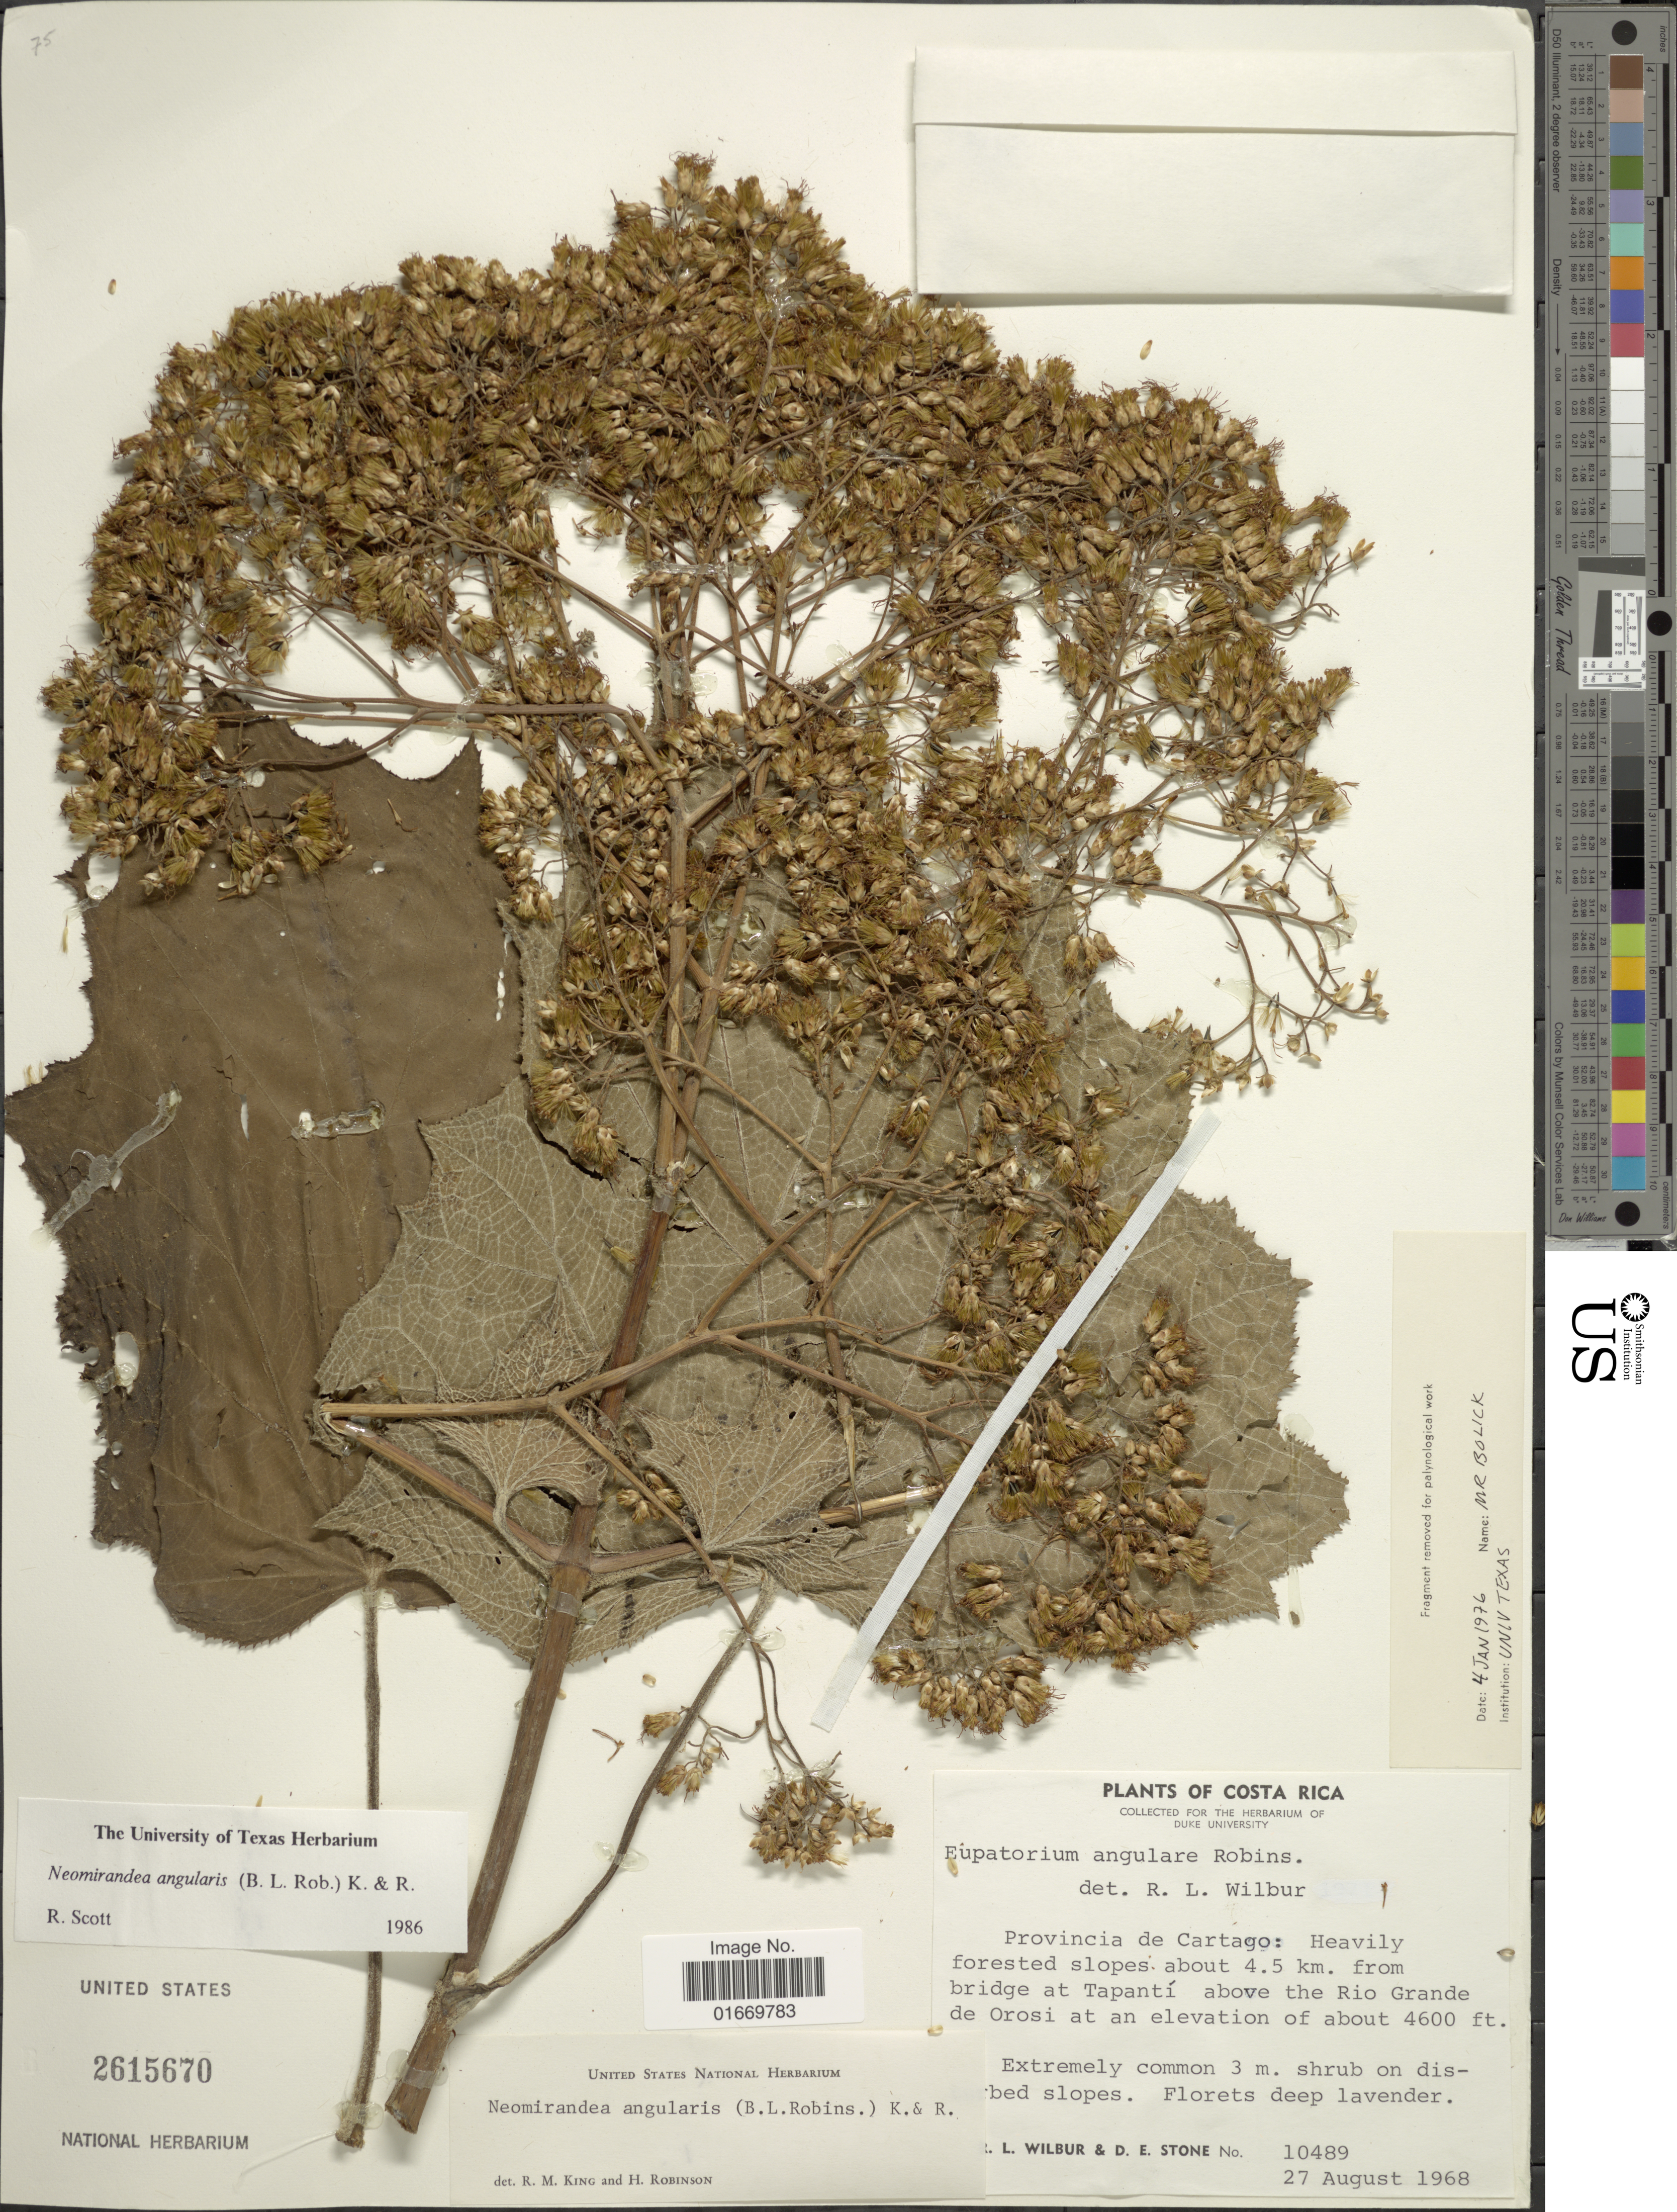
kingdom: Plantae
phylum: Tracheophyta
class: Magnoliopsida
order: Asterales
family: Asteraceae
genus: Neomirandea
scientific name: Neomirandea angularis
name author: (B.L. Rob.) R.M. King & H. Rob.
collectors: R. L. Wilbur & D. E. Stone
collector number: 10489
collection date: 1968-08-27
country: Costa Rica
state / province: Cartago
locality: About 4.5 km from bridge at Tapanti above the Rio Grande de Orosi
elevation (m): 1402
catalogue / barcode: US 2615670